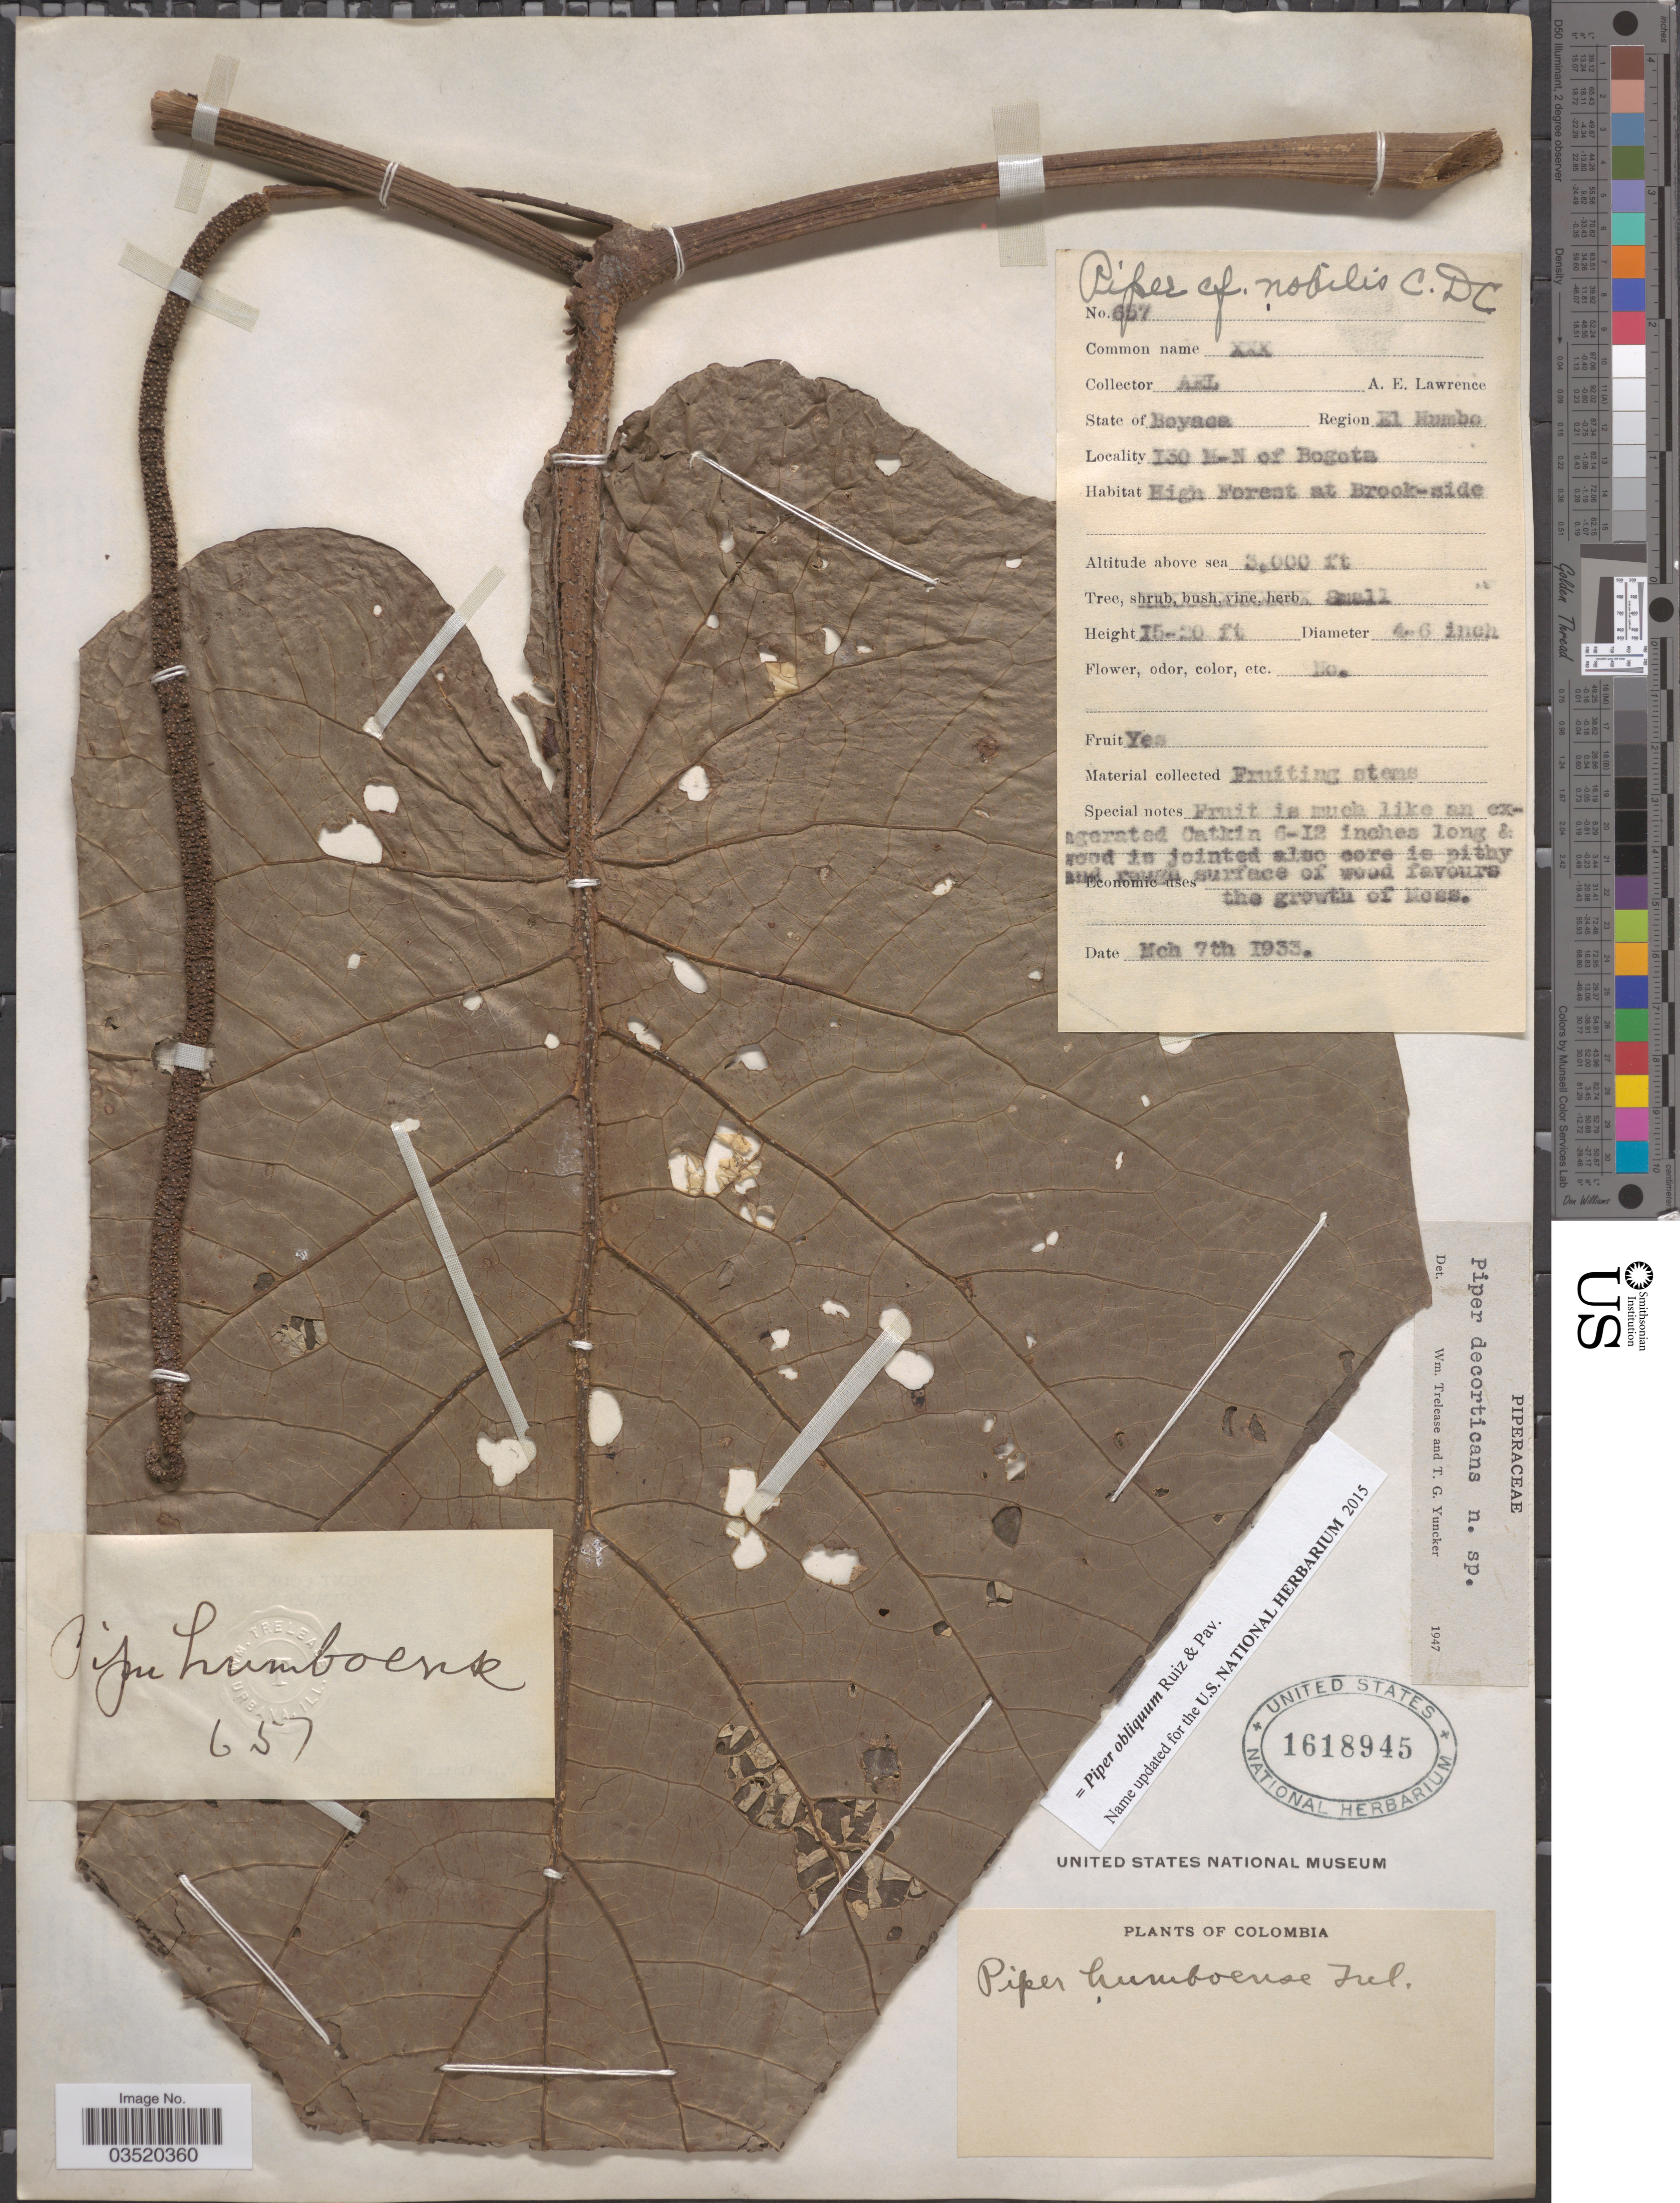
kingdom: Plantae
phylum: Tracheophyta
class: Magnoliopsida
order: Piperales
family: Piperaceae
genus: Piper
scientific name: Piper obliquum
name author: Ruiz & Pav.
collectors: A. Lawrence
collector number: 657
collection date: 1933-03-07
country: Colombia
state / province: Boyacá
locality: Region El Humbo. 130 H.N. of Bogota.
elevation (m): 914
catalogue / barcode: US 1618945